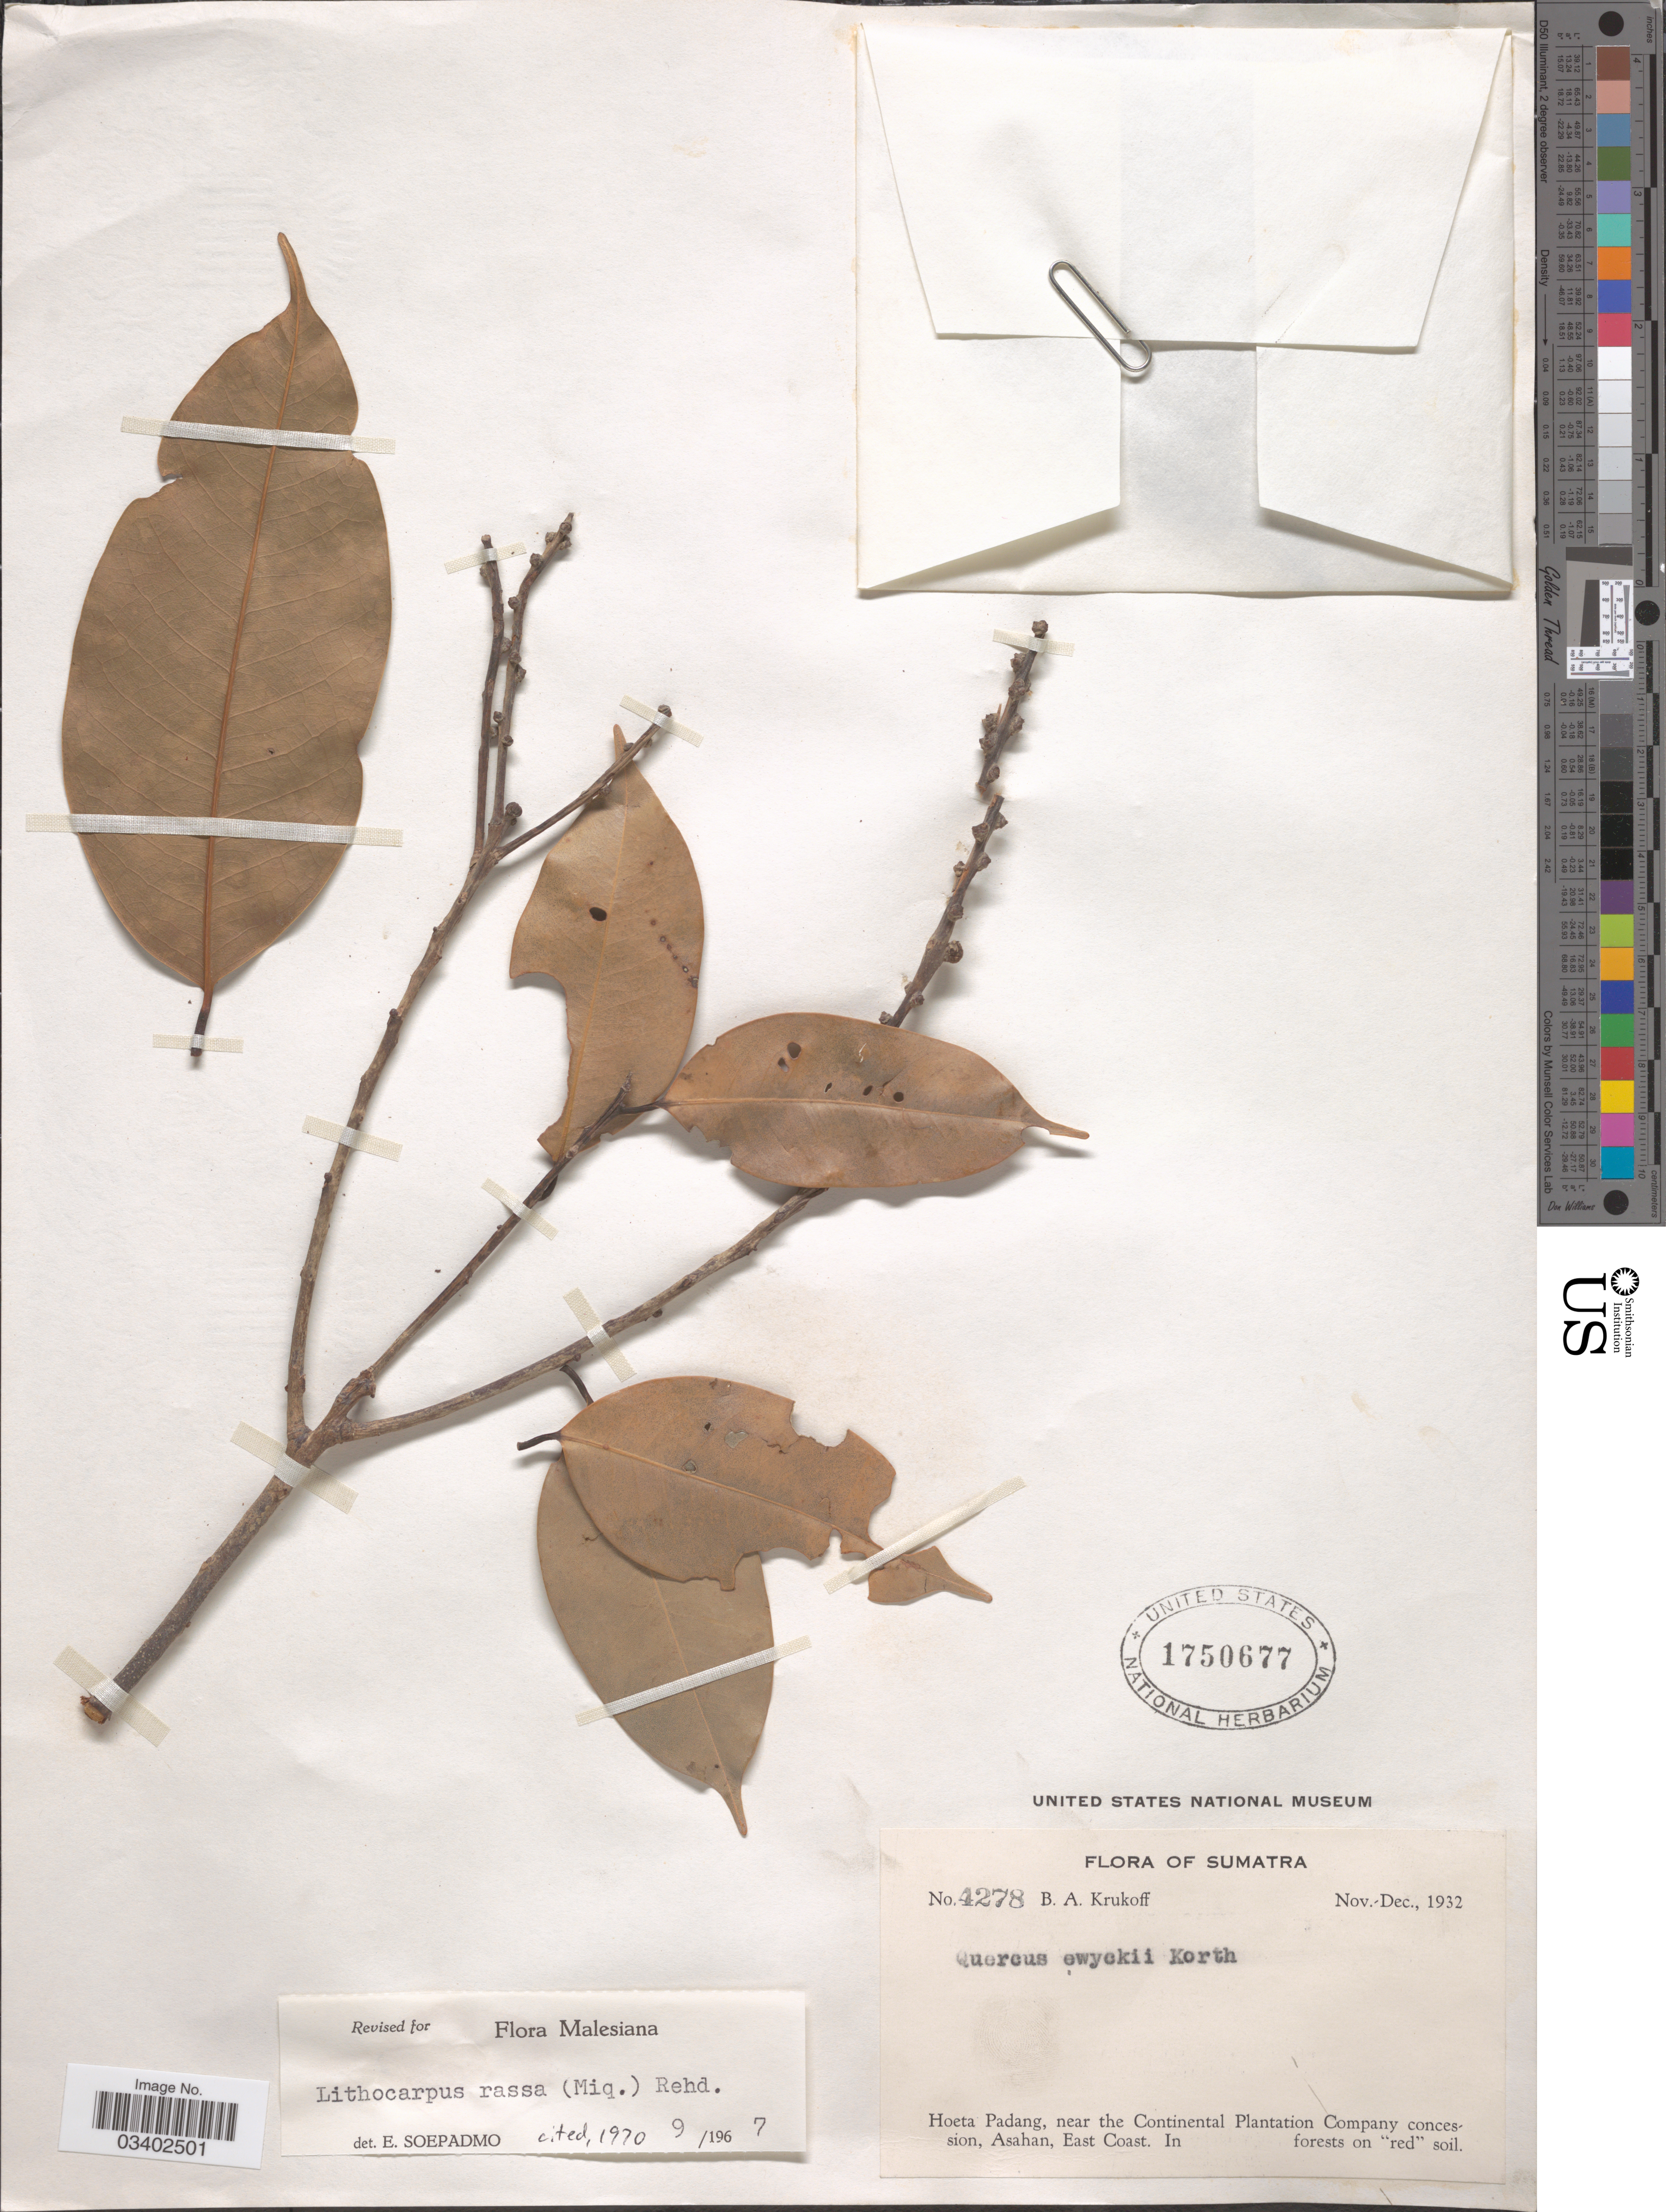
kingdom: Plantae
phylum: Tracheophyta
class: Magnoliopsida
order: Fagales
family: Fagaceae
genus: Lithocarpus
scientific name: Lithocarpus rassa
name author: (Miq.) Rehder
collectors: B. A. Krukoff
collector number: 4278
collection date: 1932-11/1932-12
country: Indonesia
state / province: Sumatra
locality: Hoeta Padang, near the Continental Plantation Company concession, Asahan, East Coast.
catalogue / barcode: US 1750677